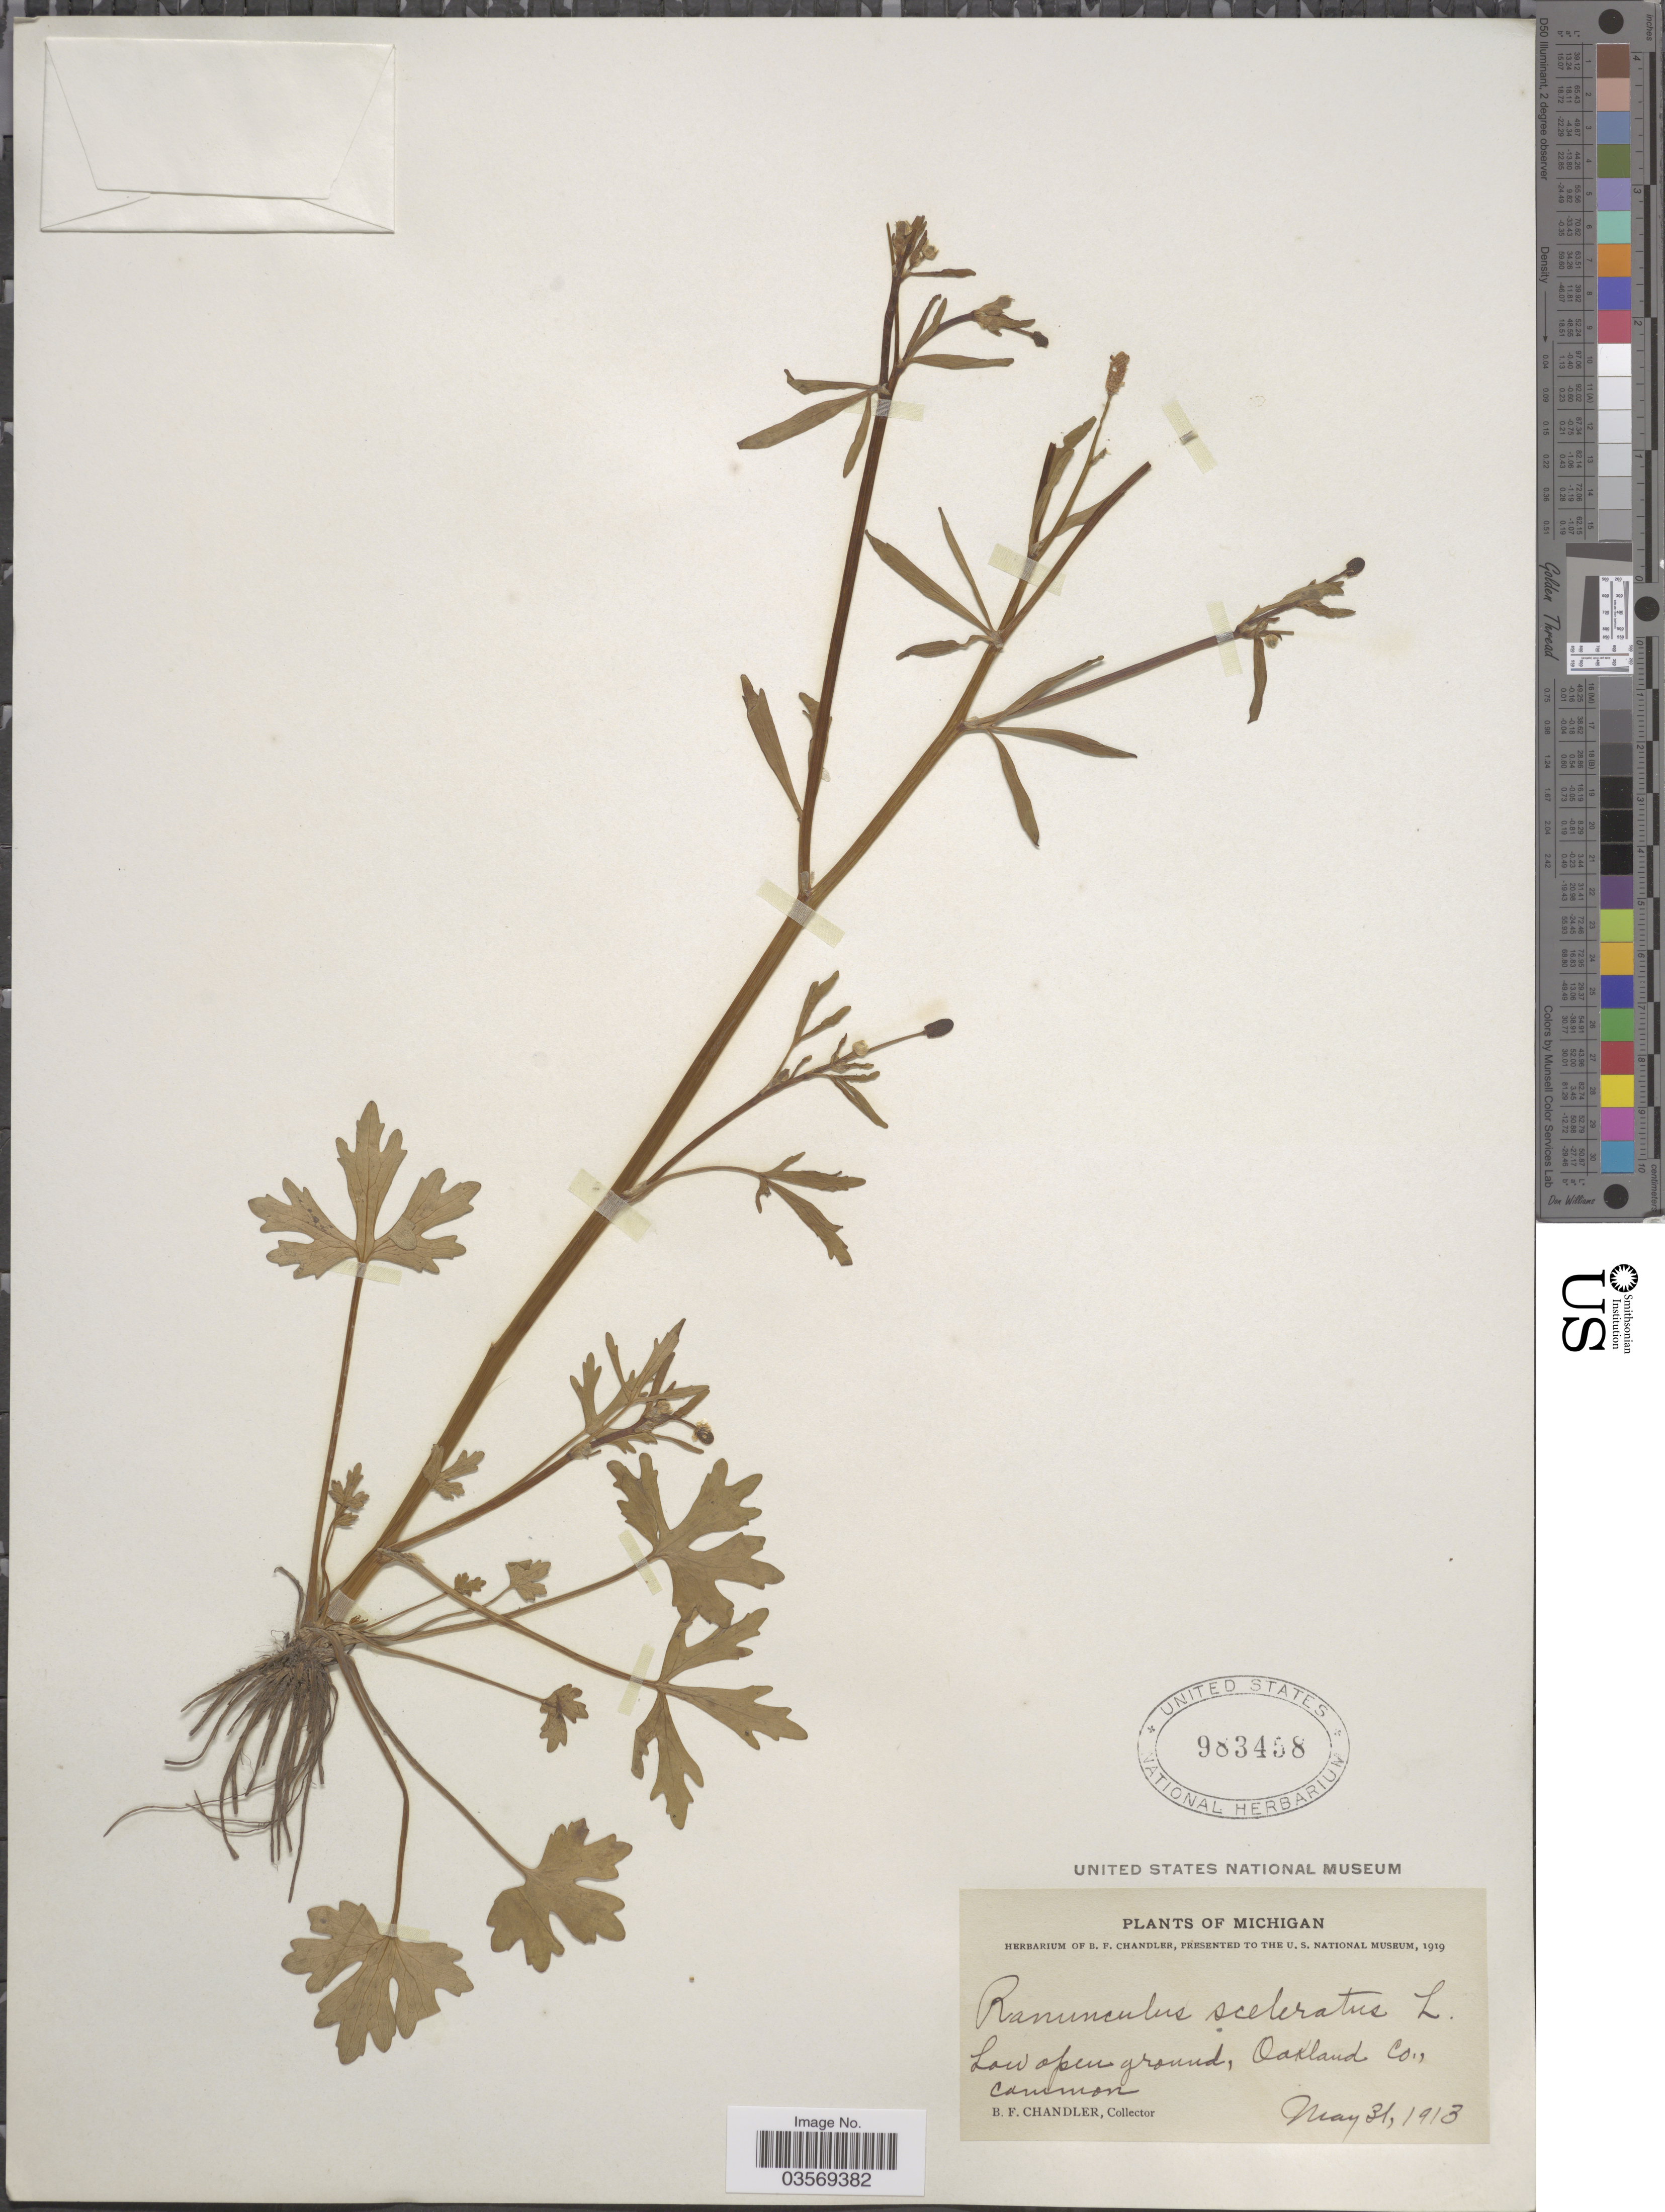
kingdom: Plantae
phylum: Tracheophyta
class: Magnoliopsida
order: Ranunculales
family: Ranunculaceae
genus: Ranunculus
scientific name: Ranunculus sceleratus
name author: L.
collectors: B. F. Chandler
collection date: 1913-05-31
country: United States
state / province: Michigan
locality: Oakland Co.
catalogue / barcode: US 983458